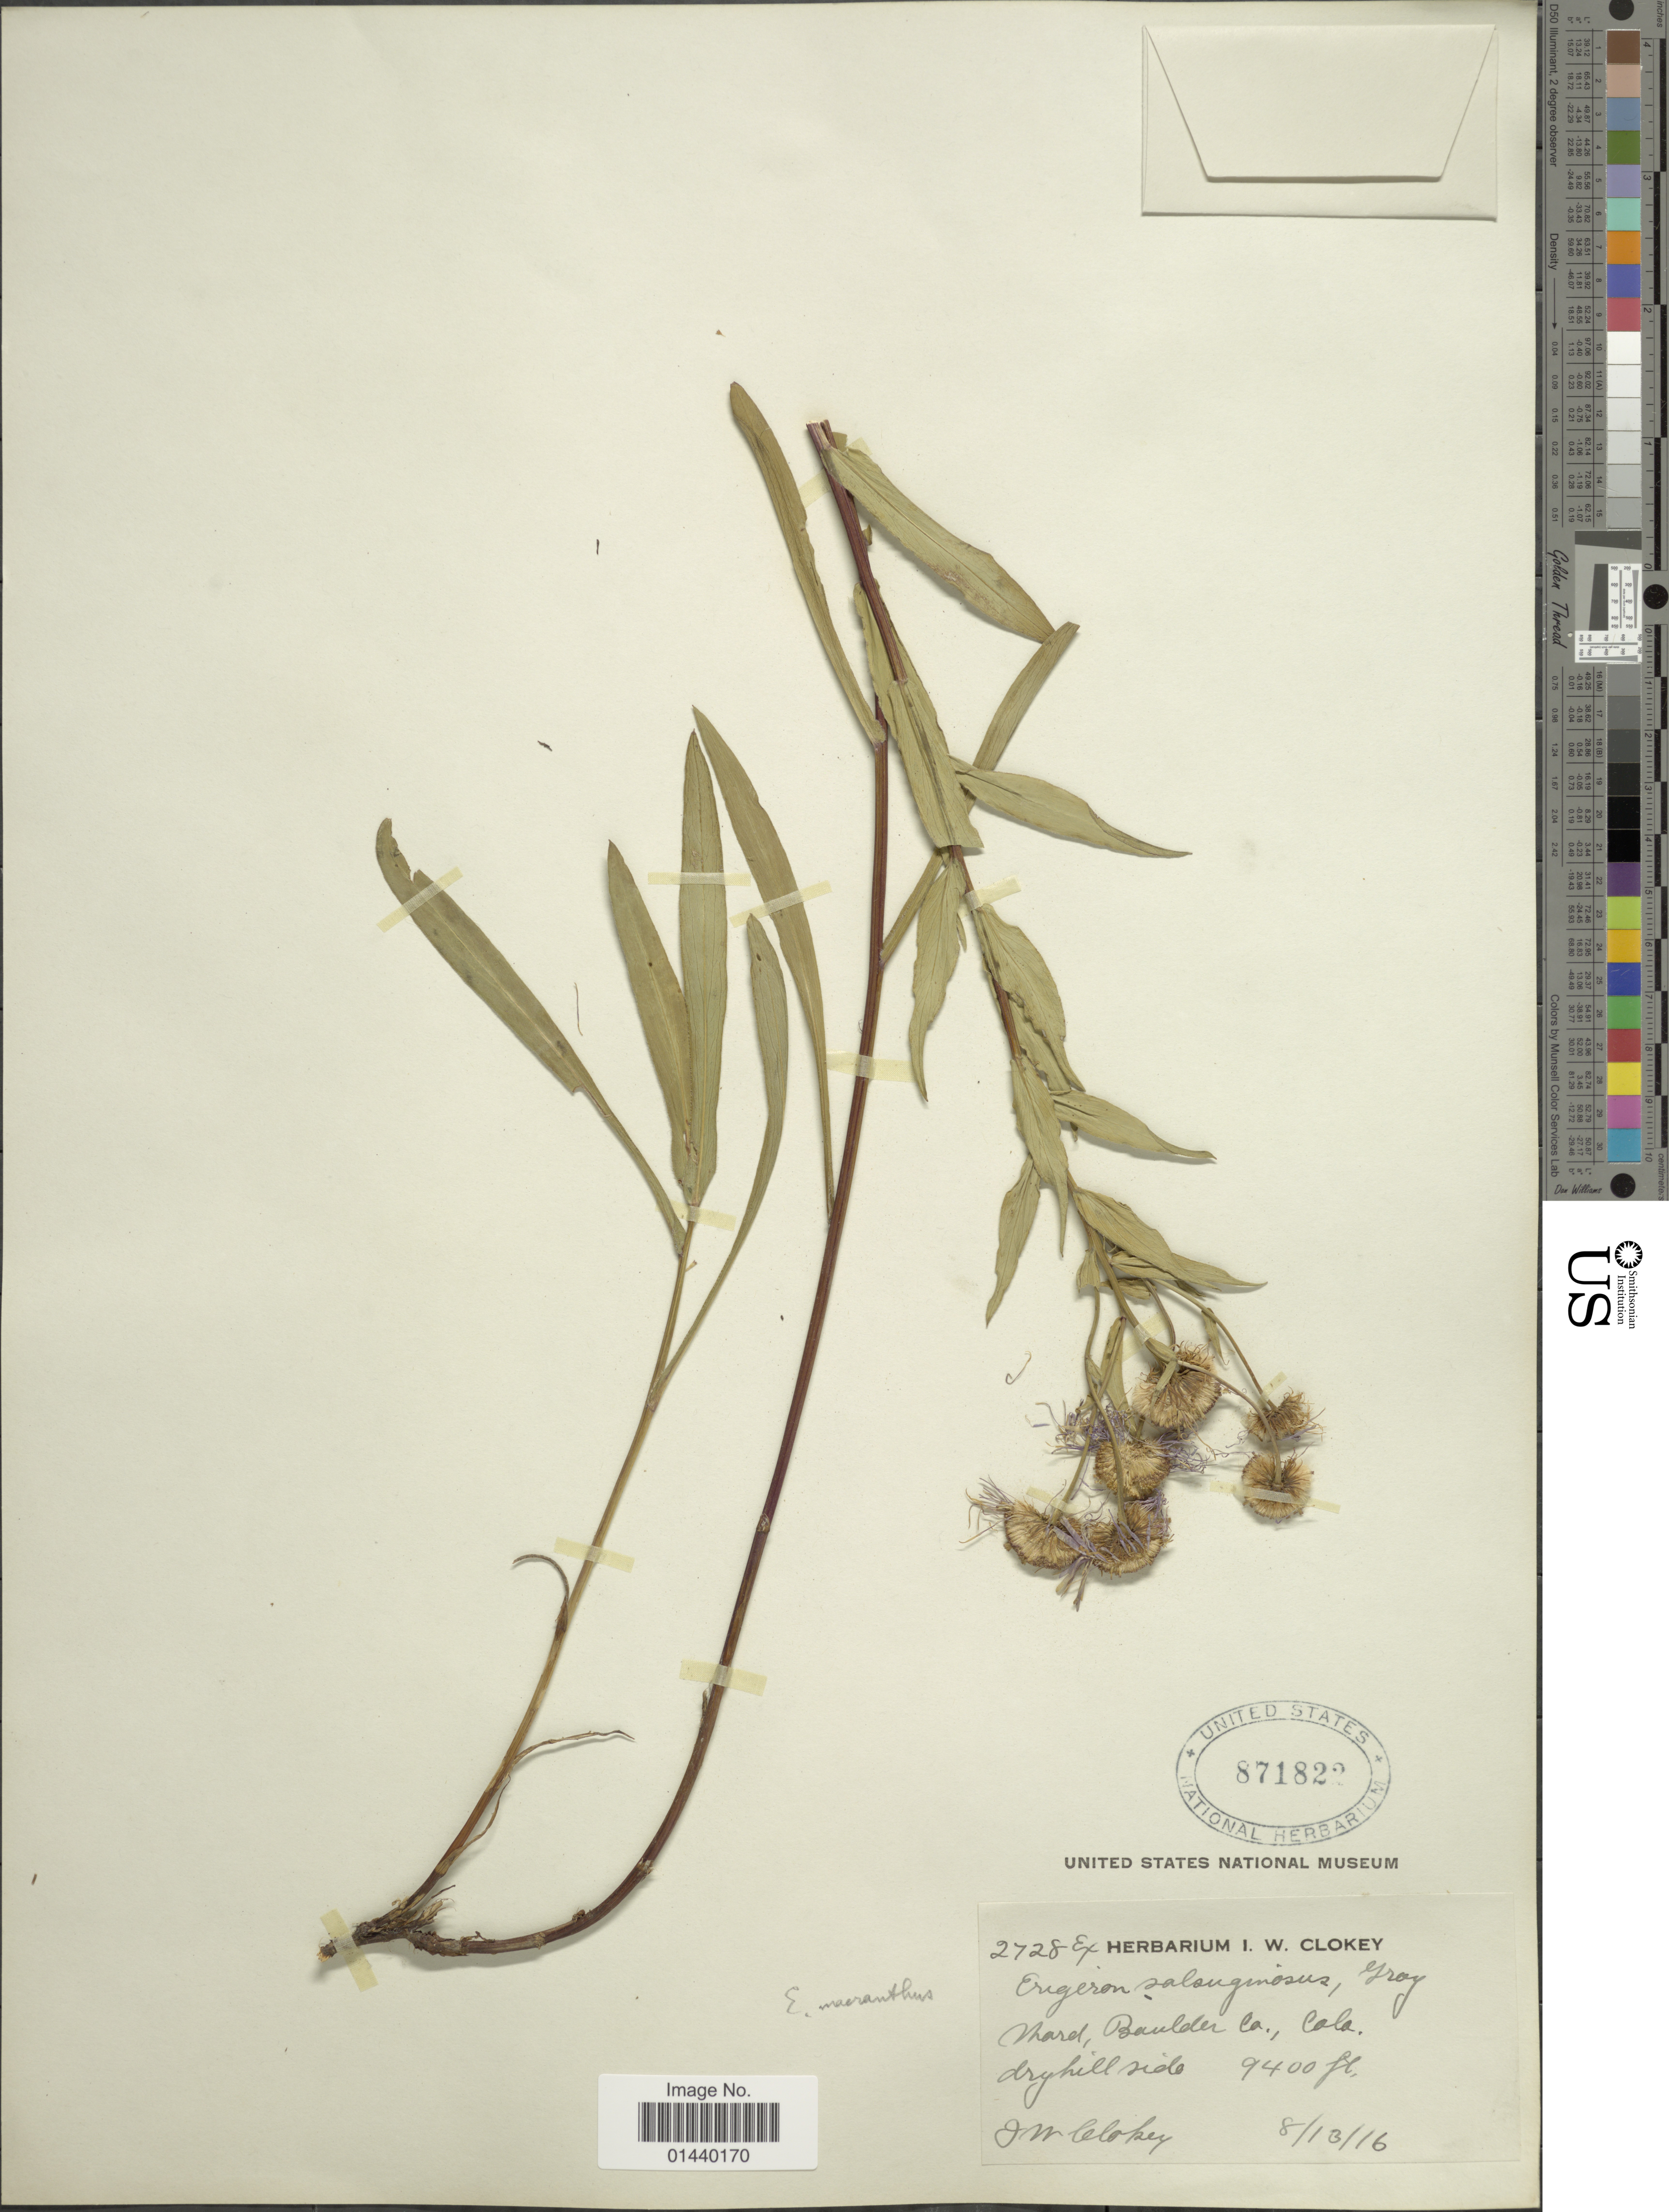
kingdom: Plantae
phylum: Tracheophyta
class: Magnoliopsida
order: Asterales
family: Asteraceae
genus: Erigeron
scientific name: Erigeron salsuginosus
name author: (Richardson ex R. Br.) A. Gray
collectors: J. Clokey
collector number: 2728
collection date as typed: Transcribed d/m/y: 13/8/16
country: United States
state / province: Colorado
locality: Hard, Boulder Co., Colo.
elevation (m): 2865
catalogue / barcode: US 871822